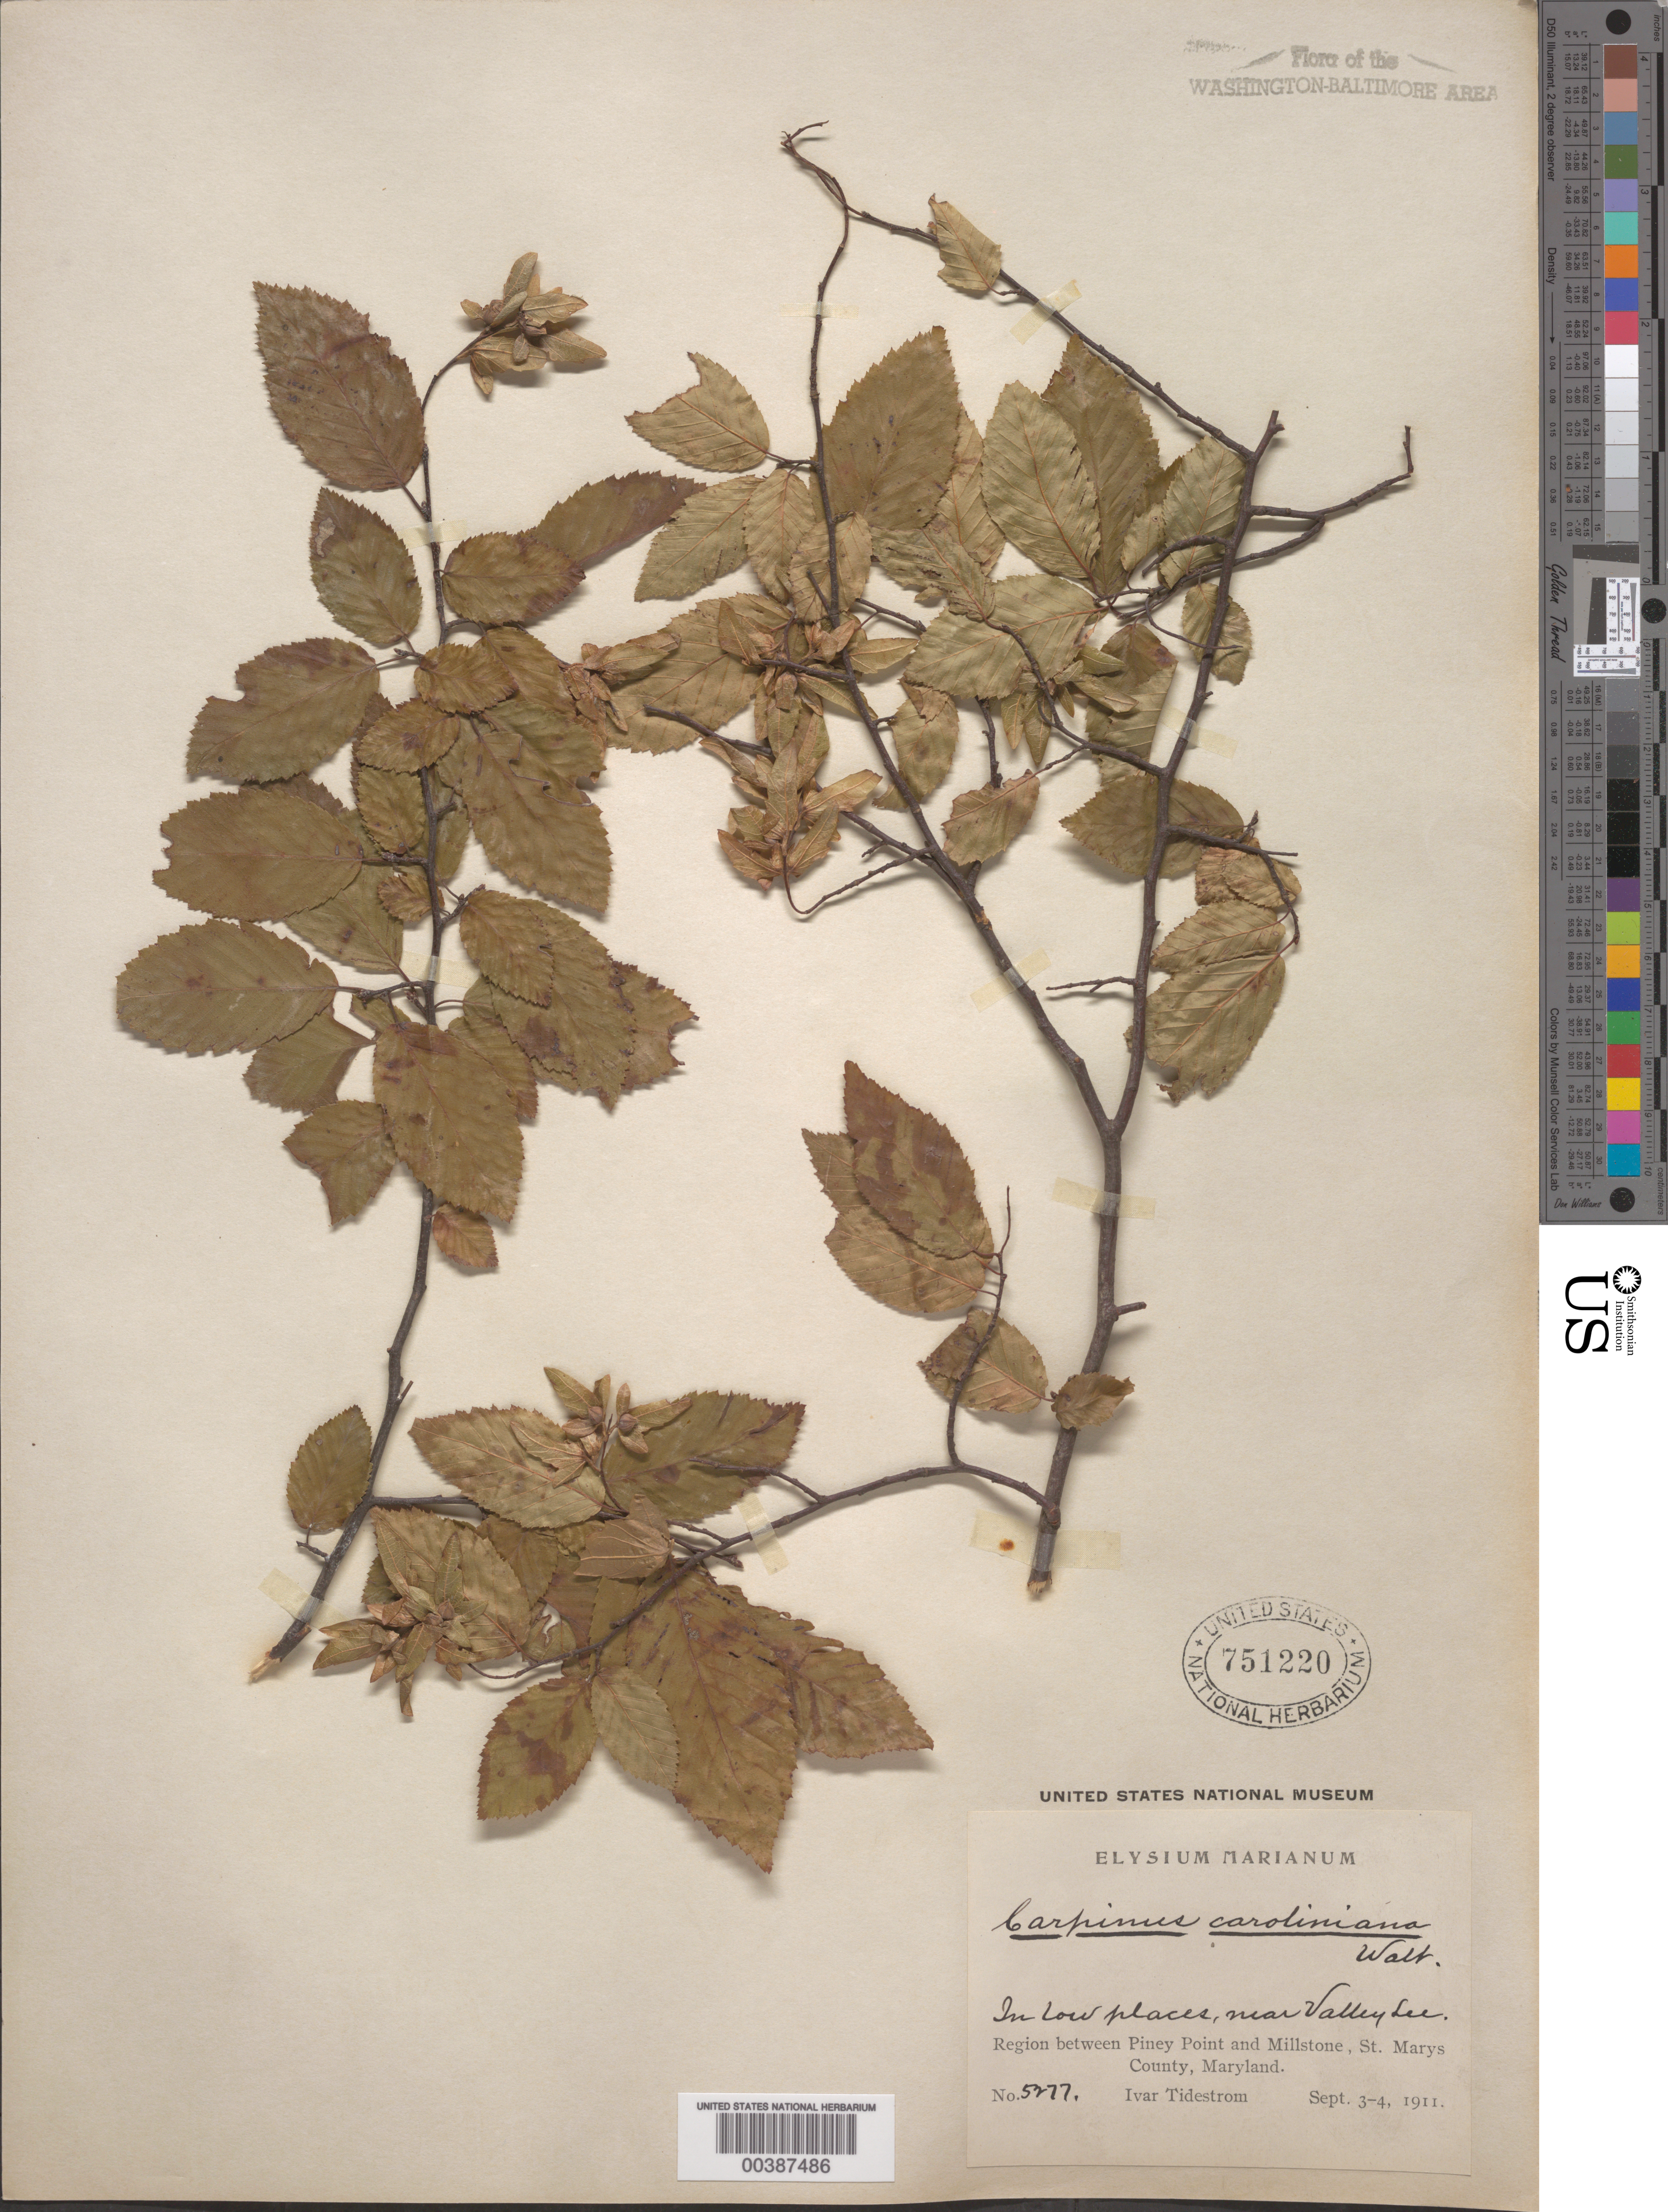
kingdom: Plantae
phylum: Tracheophyta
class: Magnoliopsida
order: Fagales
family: Betulaceae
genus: Carpinus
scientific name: Carpinus caroliniana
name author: Walter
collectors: I. F. Tidestrom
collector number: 5277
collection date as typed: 03 Sep 1911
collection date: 1911-09-03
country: United States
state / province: Maryland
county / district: St. Mary's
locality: between Piney Point and Millstone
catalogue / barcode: US 751220